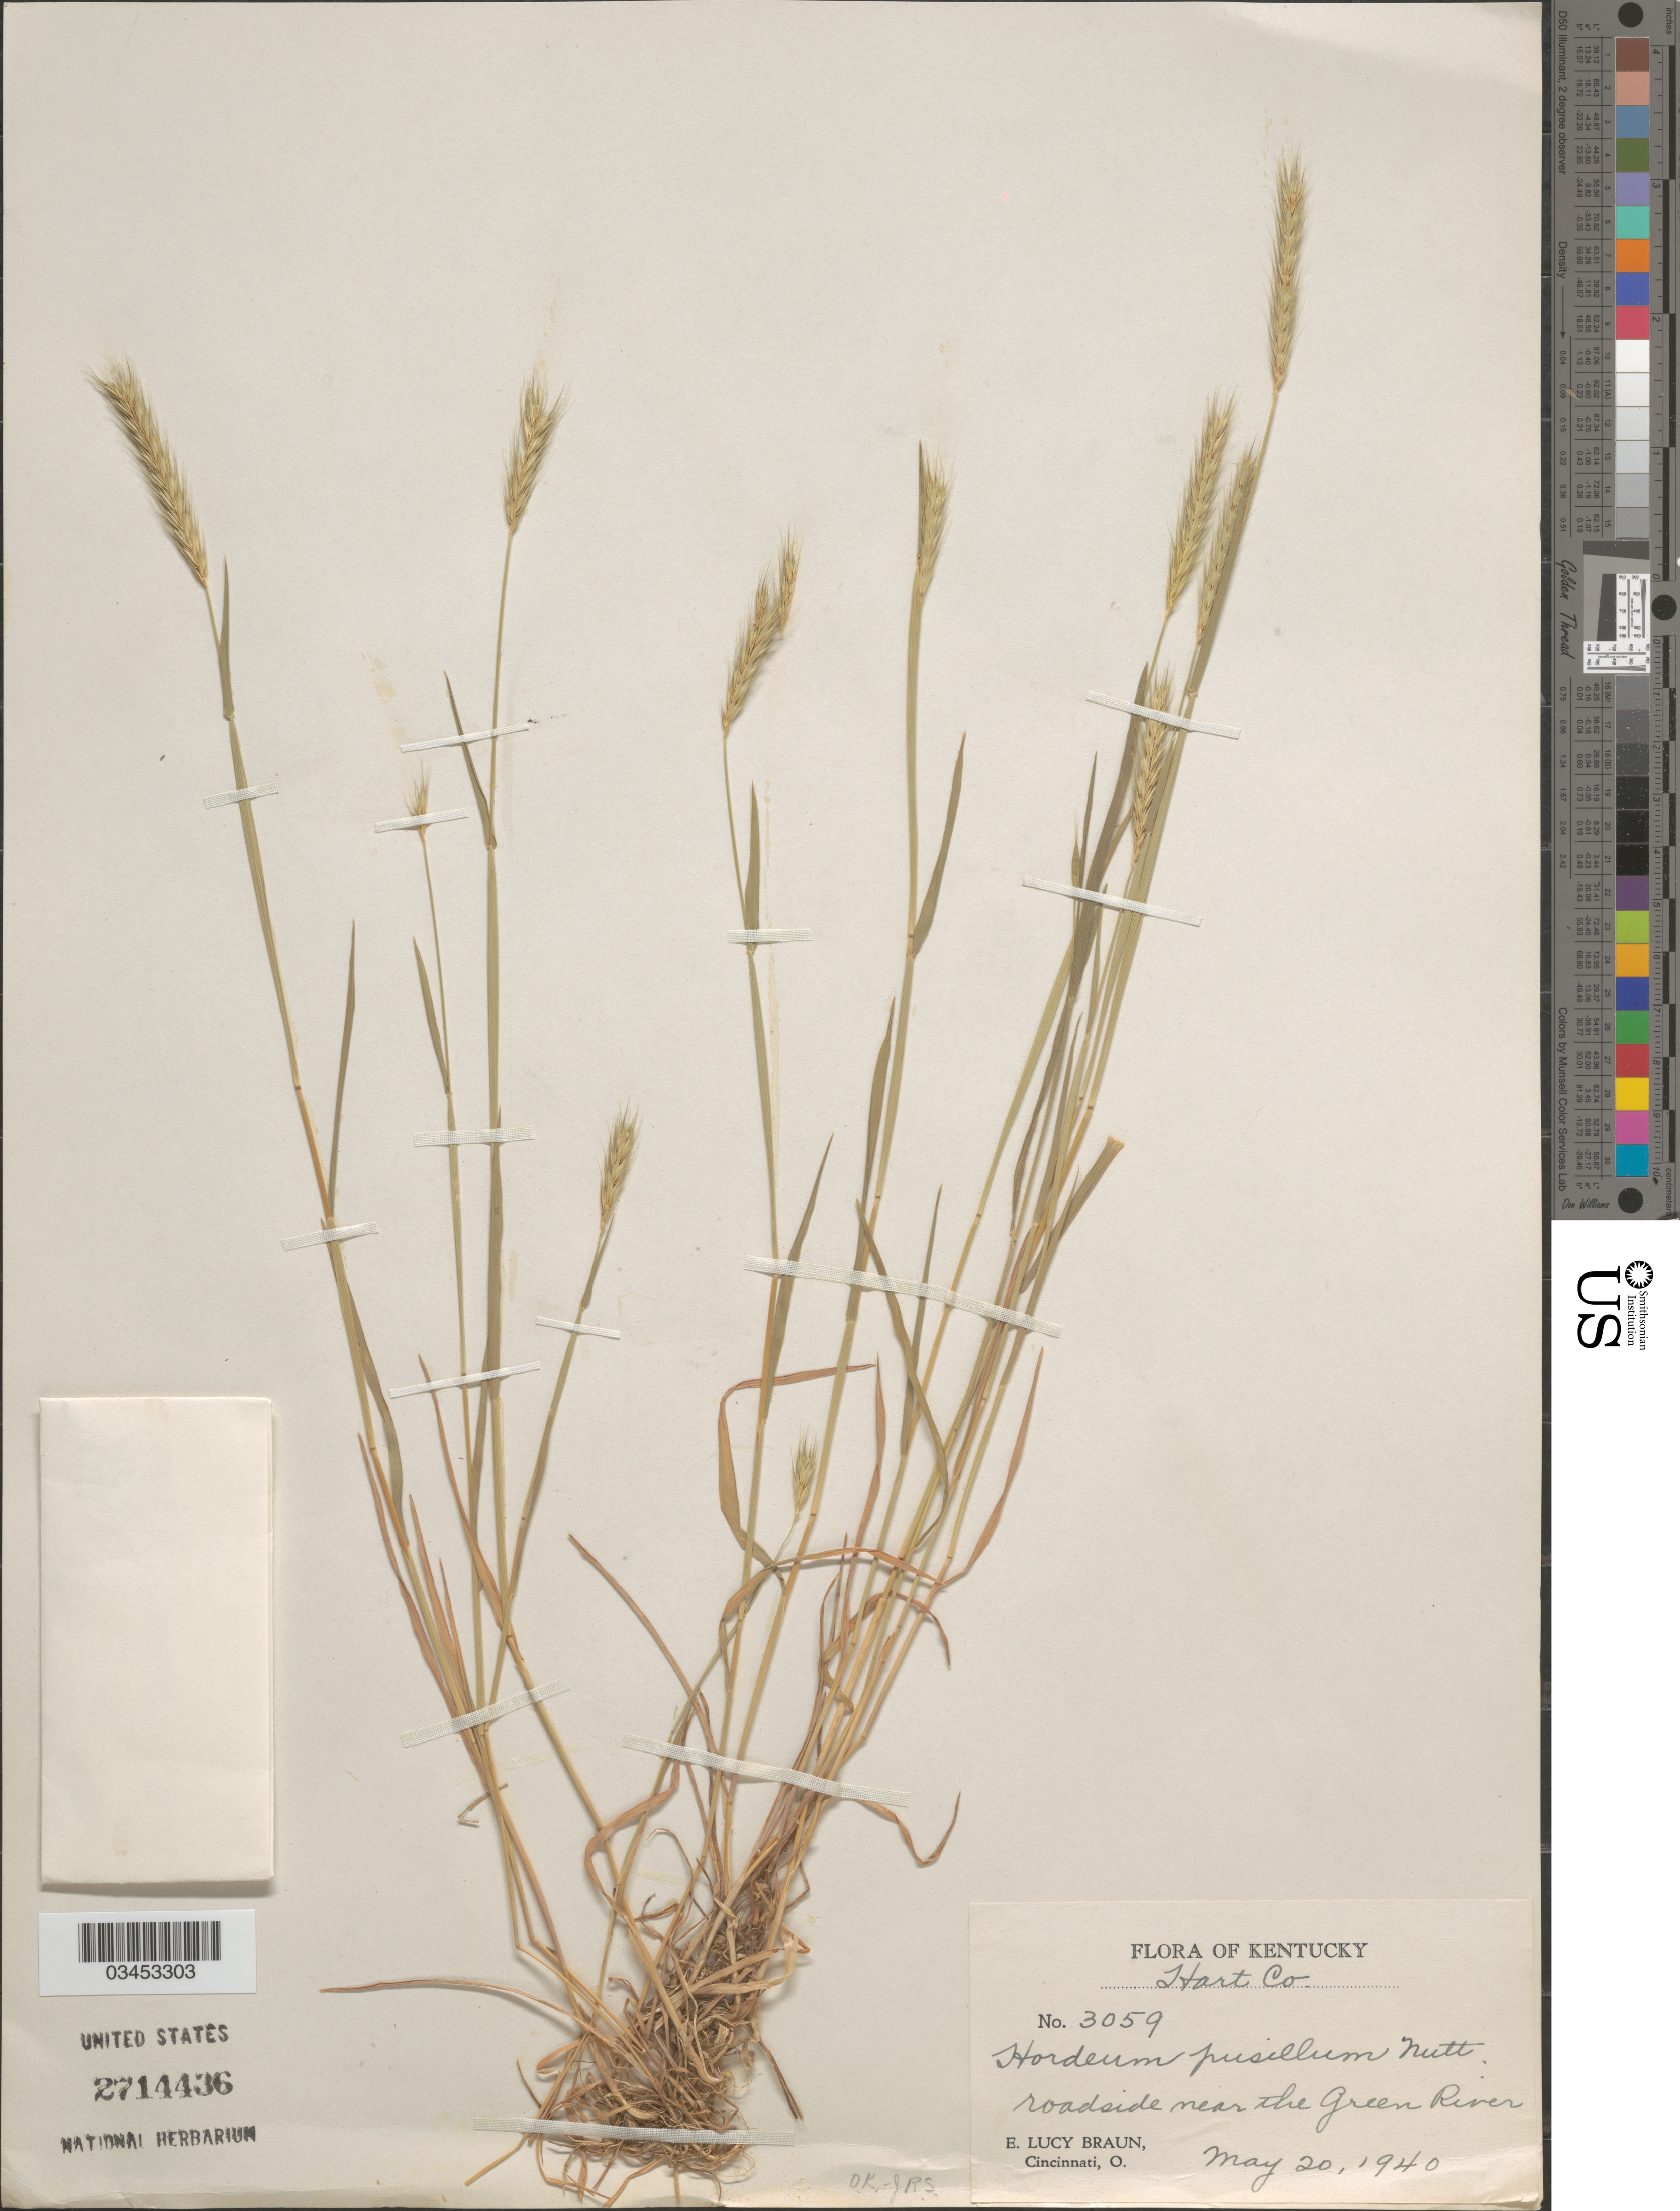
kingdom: Plantae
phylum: Tracheophyta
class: Liliopsida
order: Poales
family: Poaceae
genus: Hordeum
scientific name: Hordeum pusillum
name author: Nutt.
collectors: E. L. Braun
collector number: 3059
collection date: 1940-05-20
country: United States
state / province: Kentucky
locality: Hart Co. Roadside near The Green River.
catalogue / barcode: US 2714436